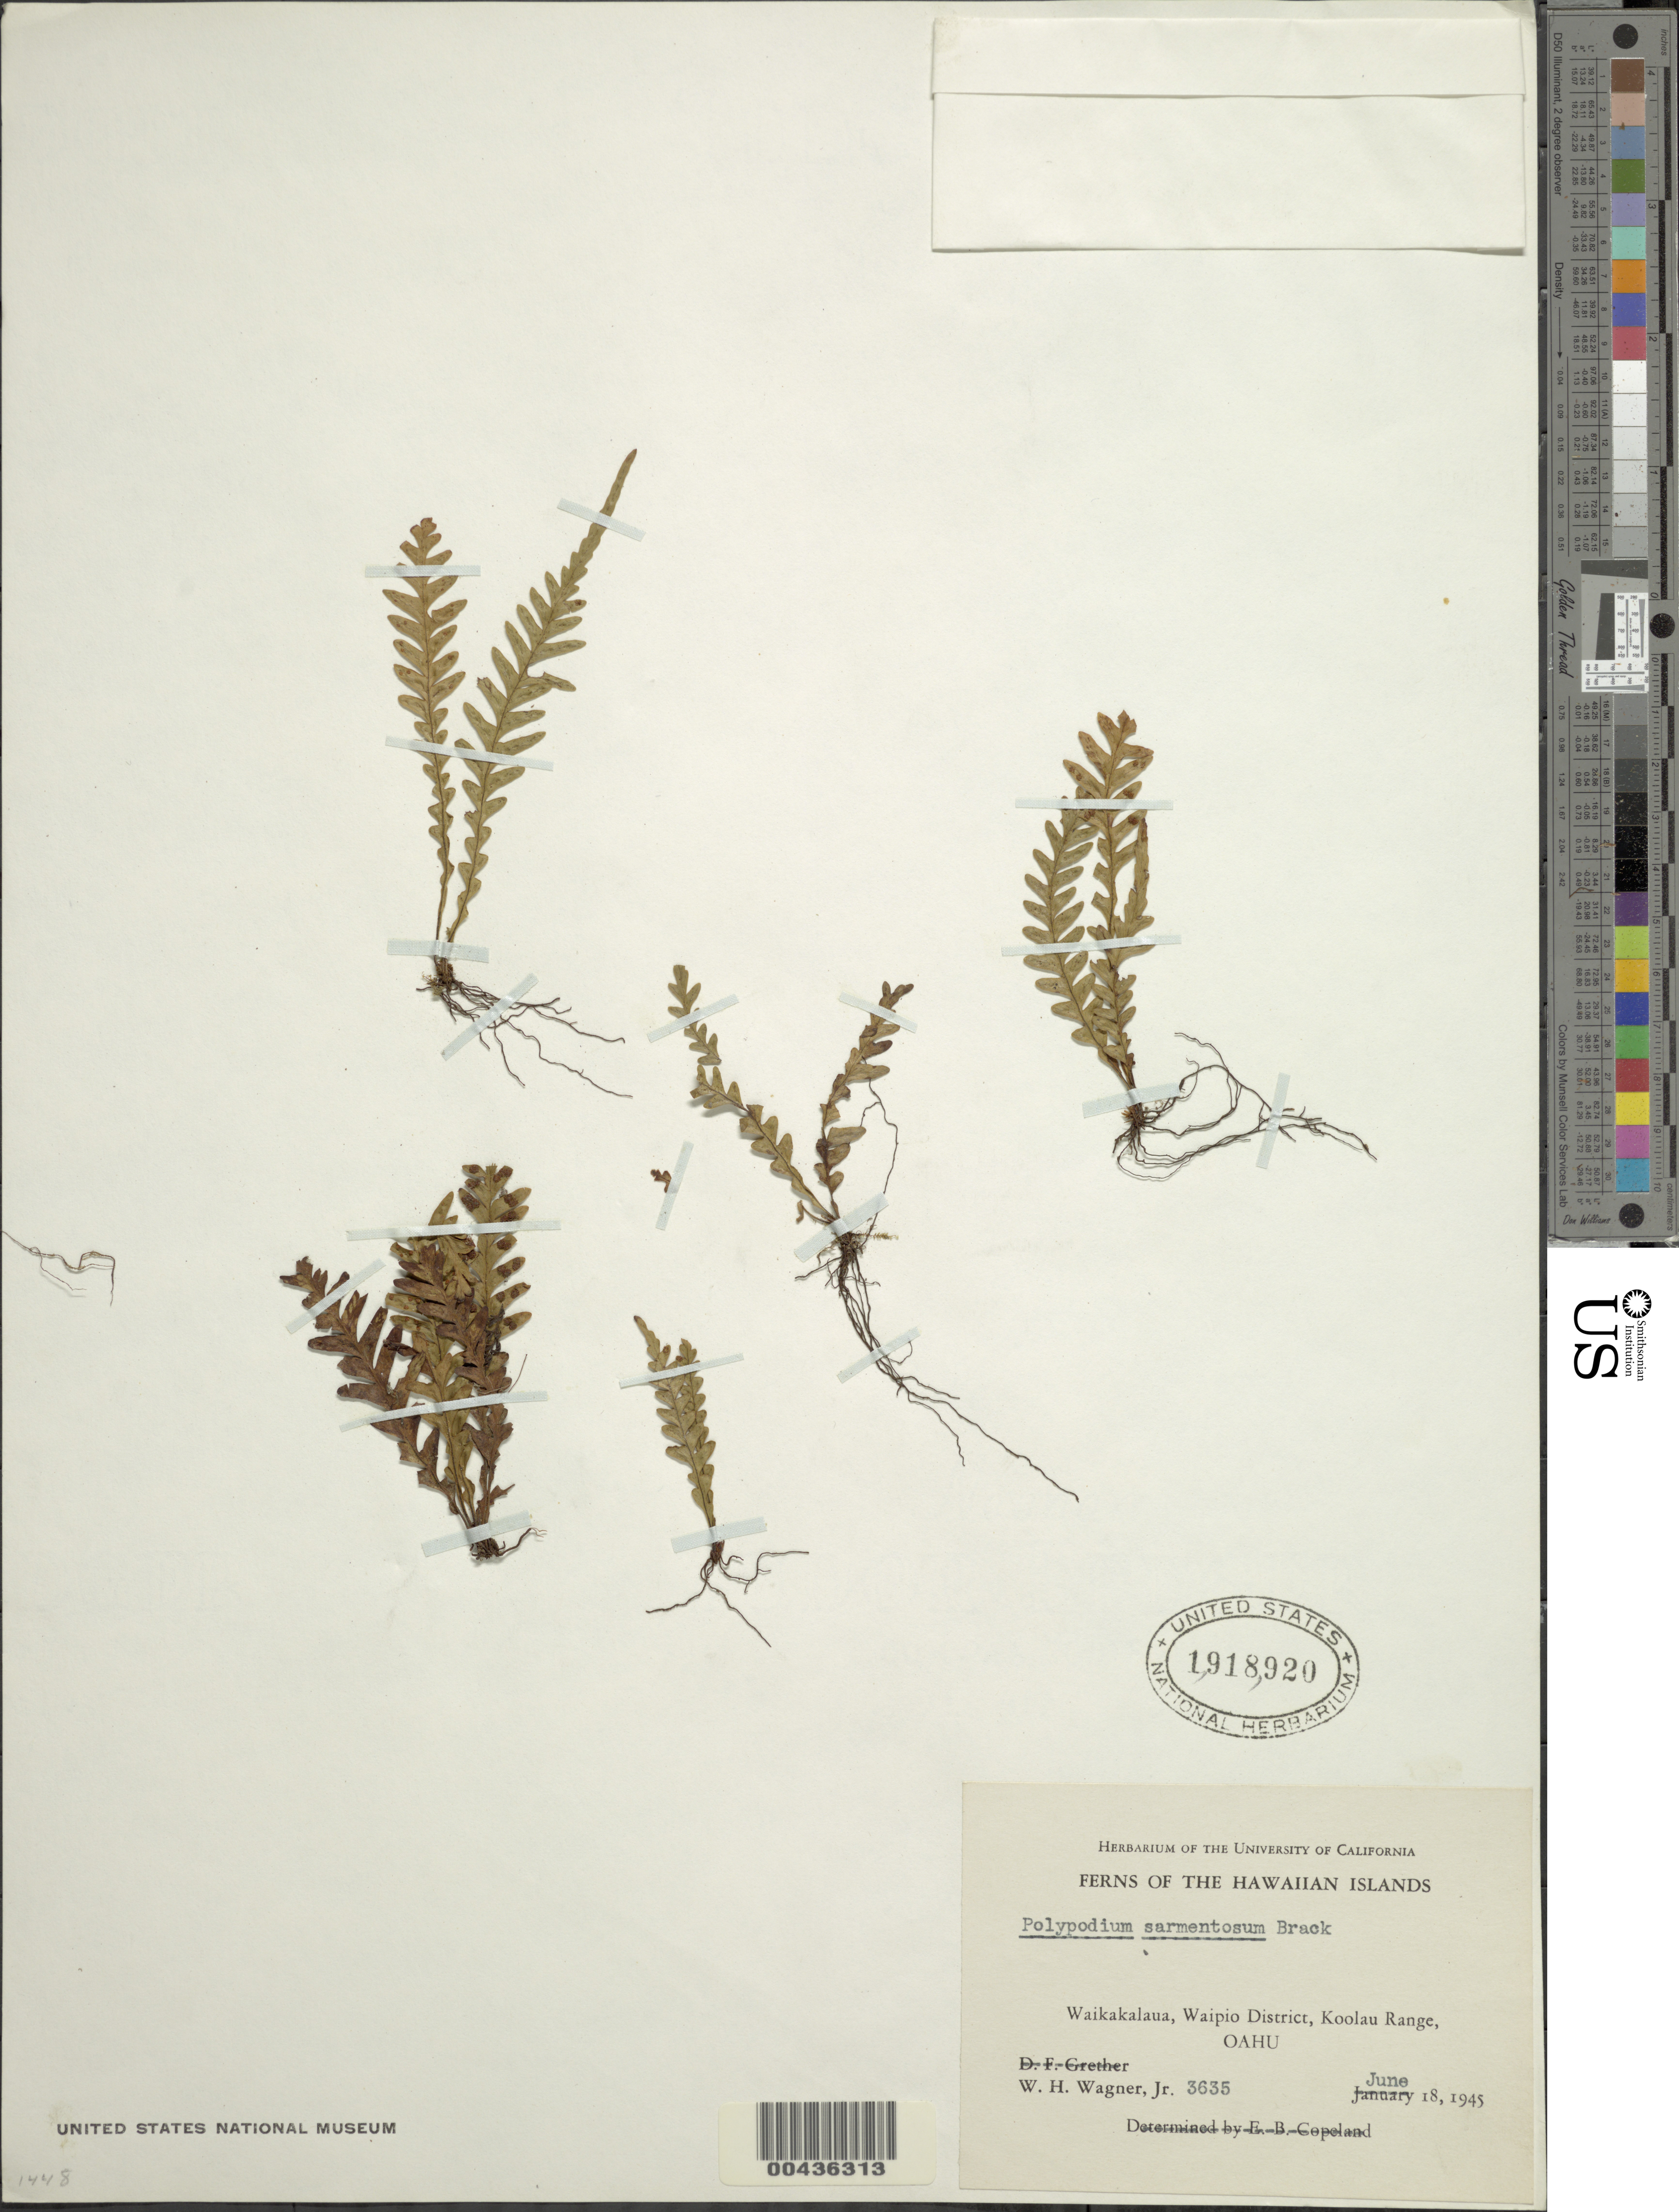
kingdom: Plantae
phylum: Tracheophyta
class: Polypodiopsida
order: Polypodiales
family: Polypodiaceae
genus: Adenophorus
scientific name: Adenophorus pinnatifidus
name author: Gaudich.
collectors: W. H. Wagner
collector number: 3635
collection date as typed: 18 Jun 1945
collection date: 1945-06-18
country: United States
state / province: Hawaii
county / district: Honolulu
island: Oahu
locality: Waikakalaua, Waipio District, Koolau Range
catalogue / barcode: US 1918920